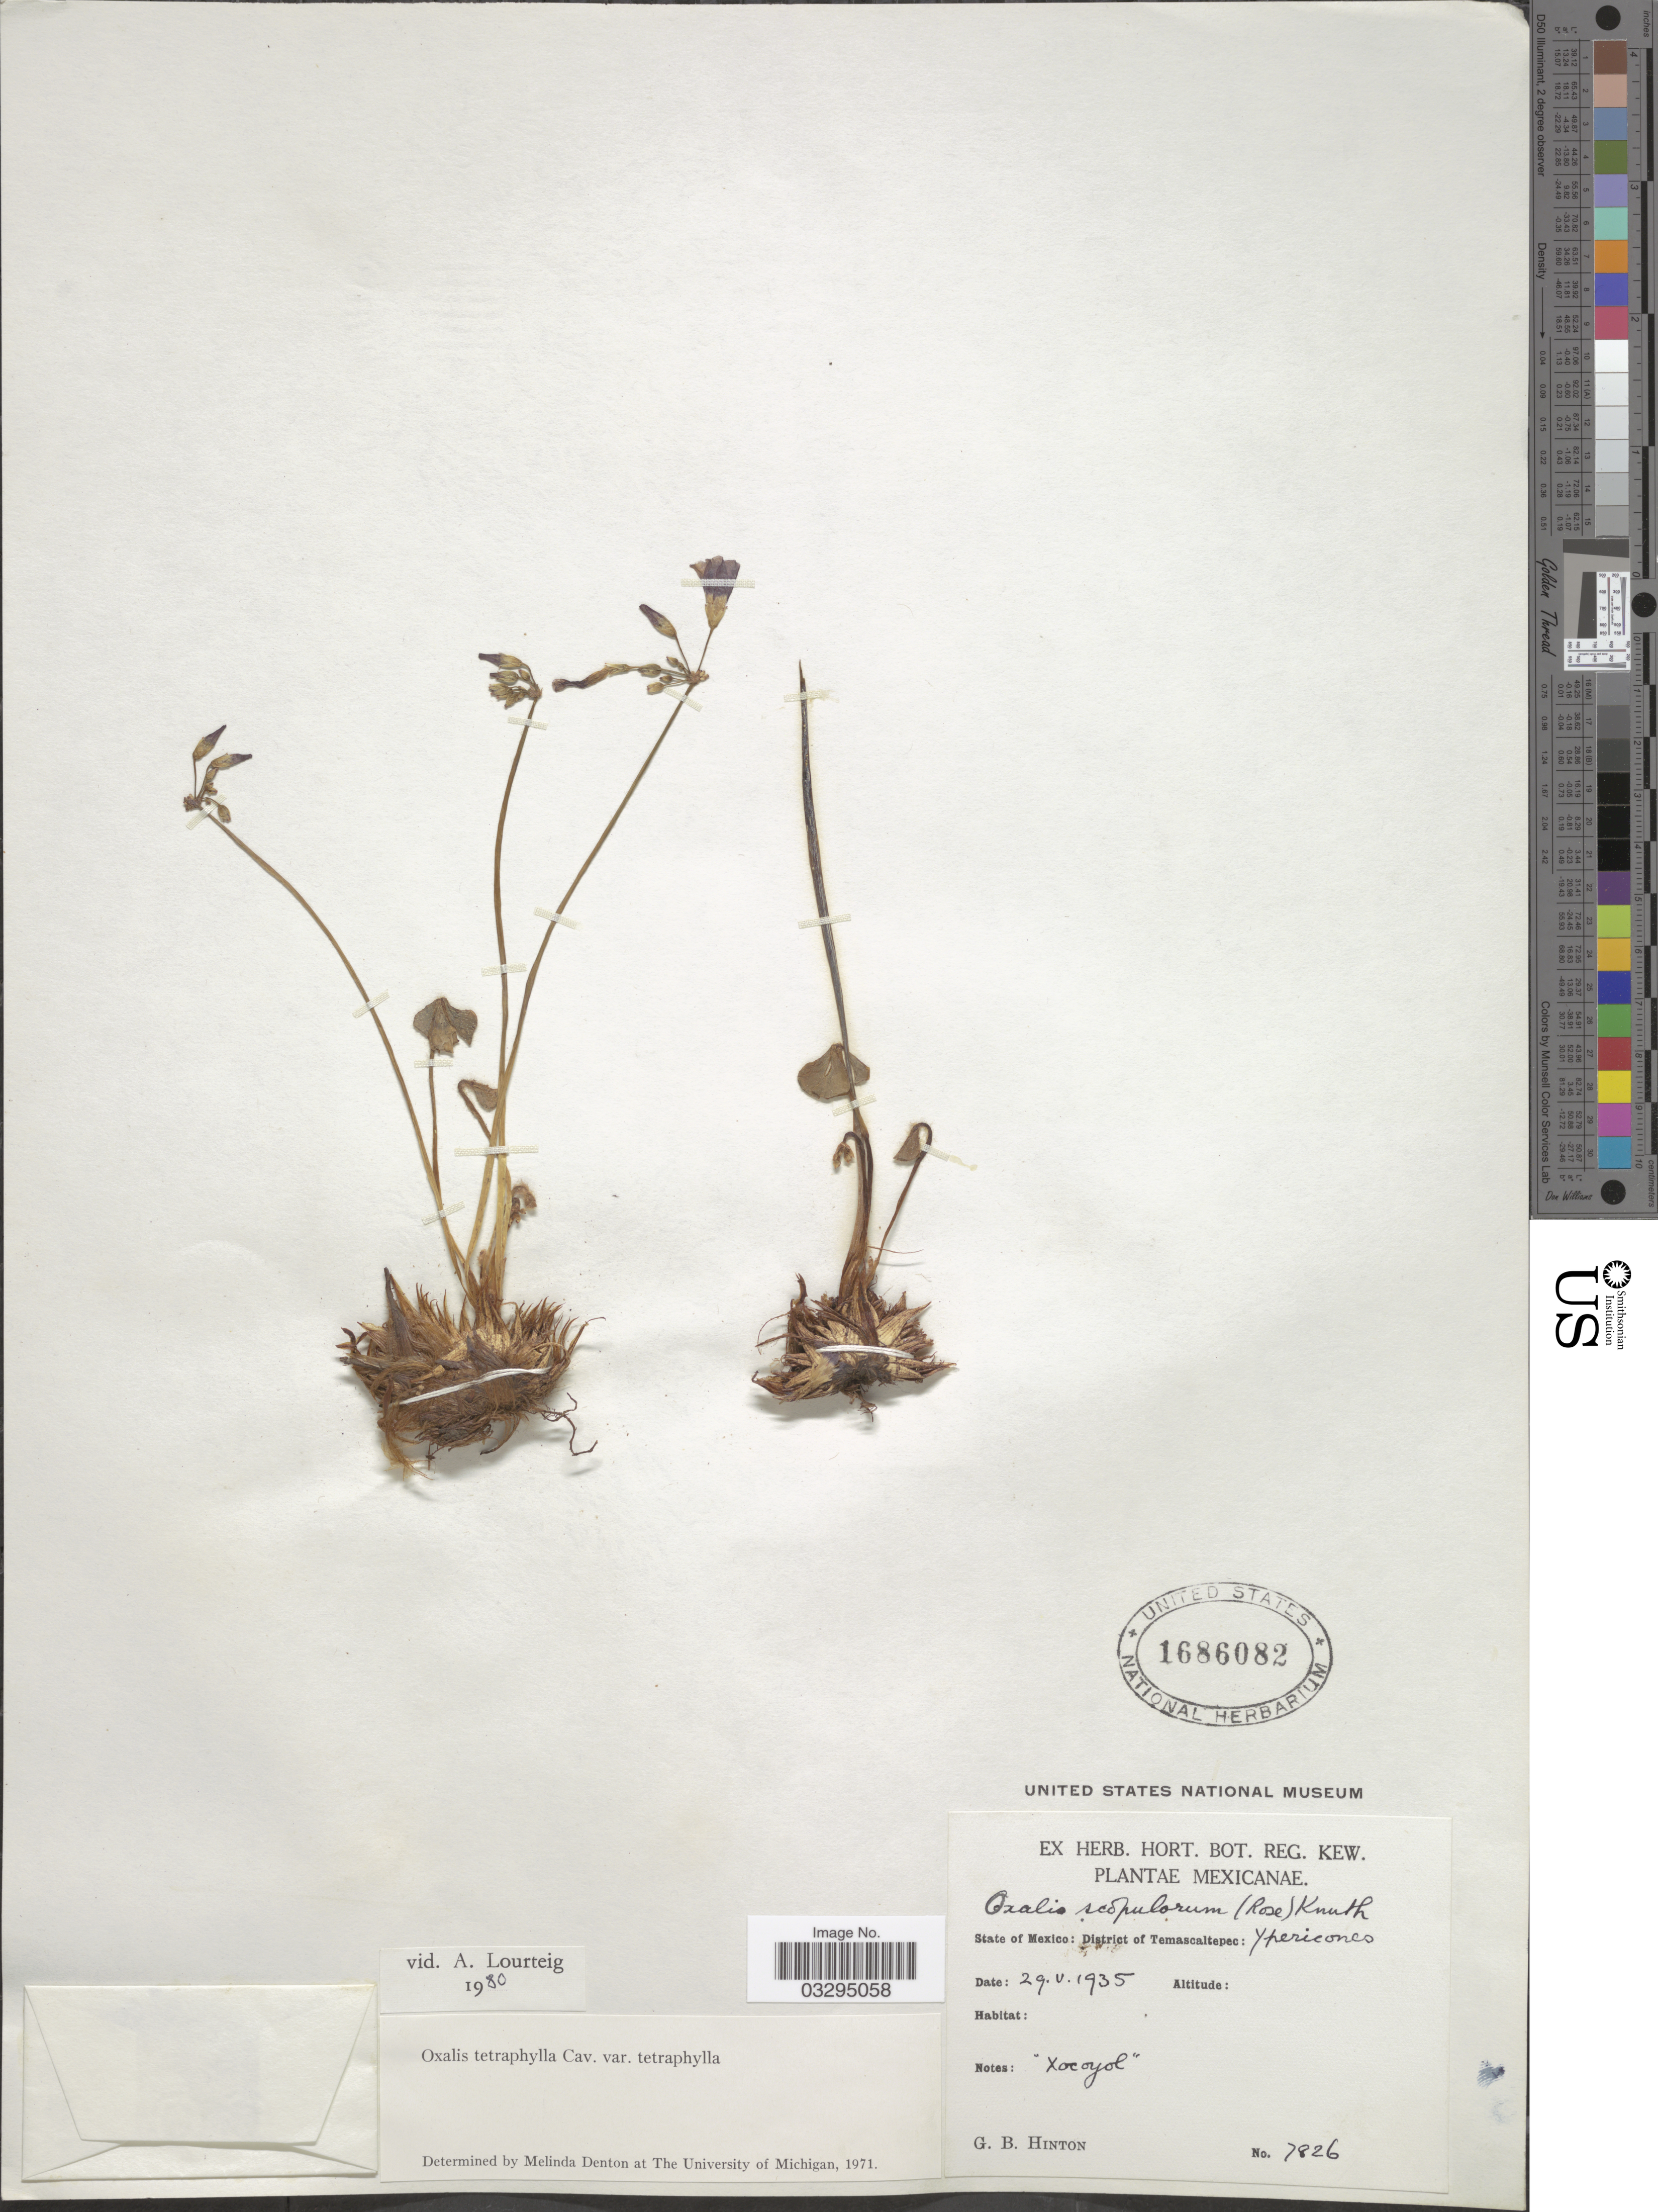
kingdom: Plantae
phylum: Tracheophyta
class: Magnoliopsida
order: Oxalidales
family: Oxalidaceae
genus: Oxalis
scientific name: Oxalis tetraphylla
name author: Cav.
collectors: G. B. Hinton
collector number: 7826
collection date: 1935-05-29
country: Mexico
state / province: México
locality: State of Mexico: District of Temascaltepec: Ypericonco.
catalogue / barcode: US 1686082